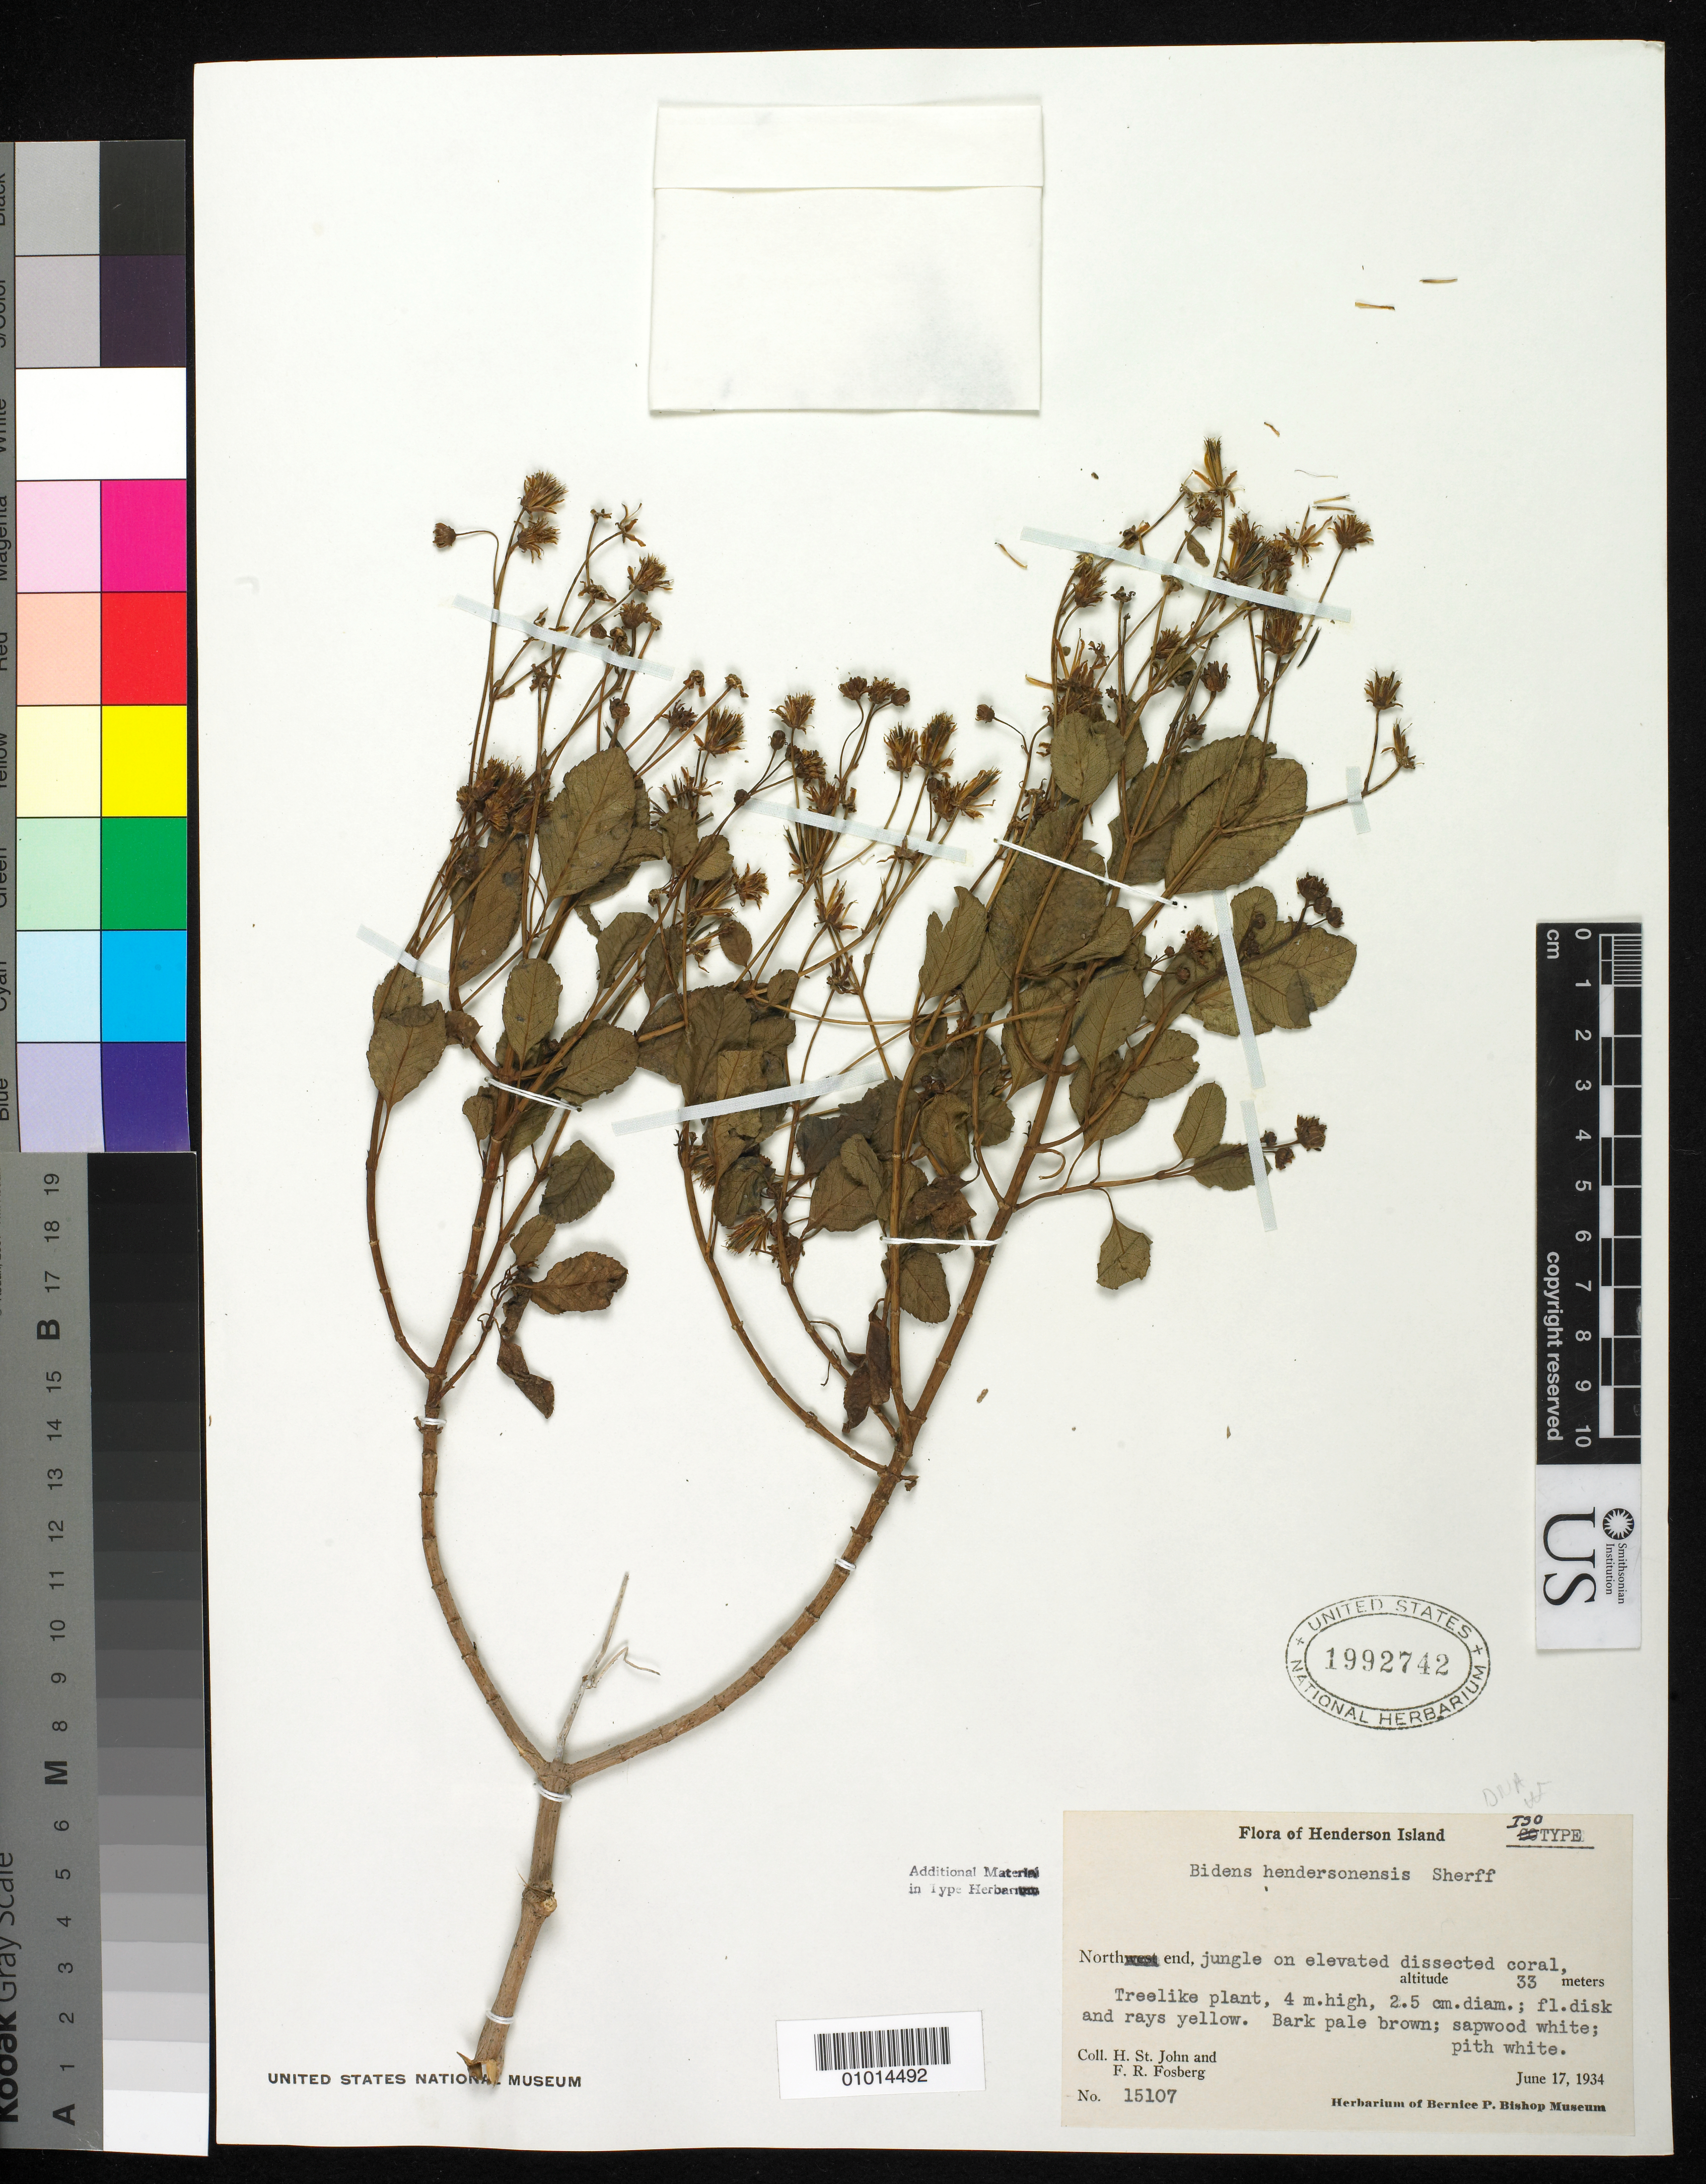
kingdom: Plantae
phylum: Tracheophyta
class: Magnoliopsida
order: Asterales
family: Asteraceae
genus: Bidens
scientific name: Bidens hendersonensis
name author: Sherff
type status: Isotype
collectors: H. St. John & F. R. Fosberg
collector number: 15107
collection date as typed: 17 Jun 1934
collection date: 1934-06-17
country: Pitcairn Islands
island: Henderson I.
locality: North end.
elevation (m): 33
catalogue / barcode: US 1992742